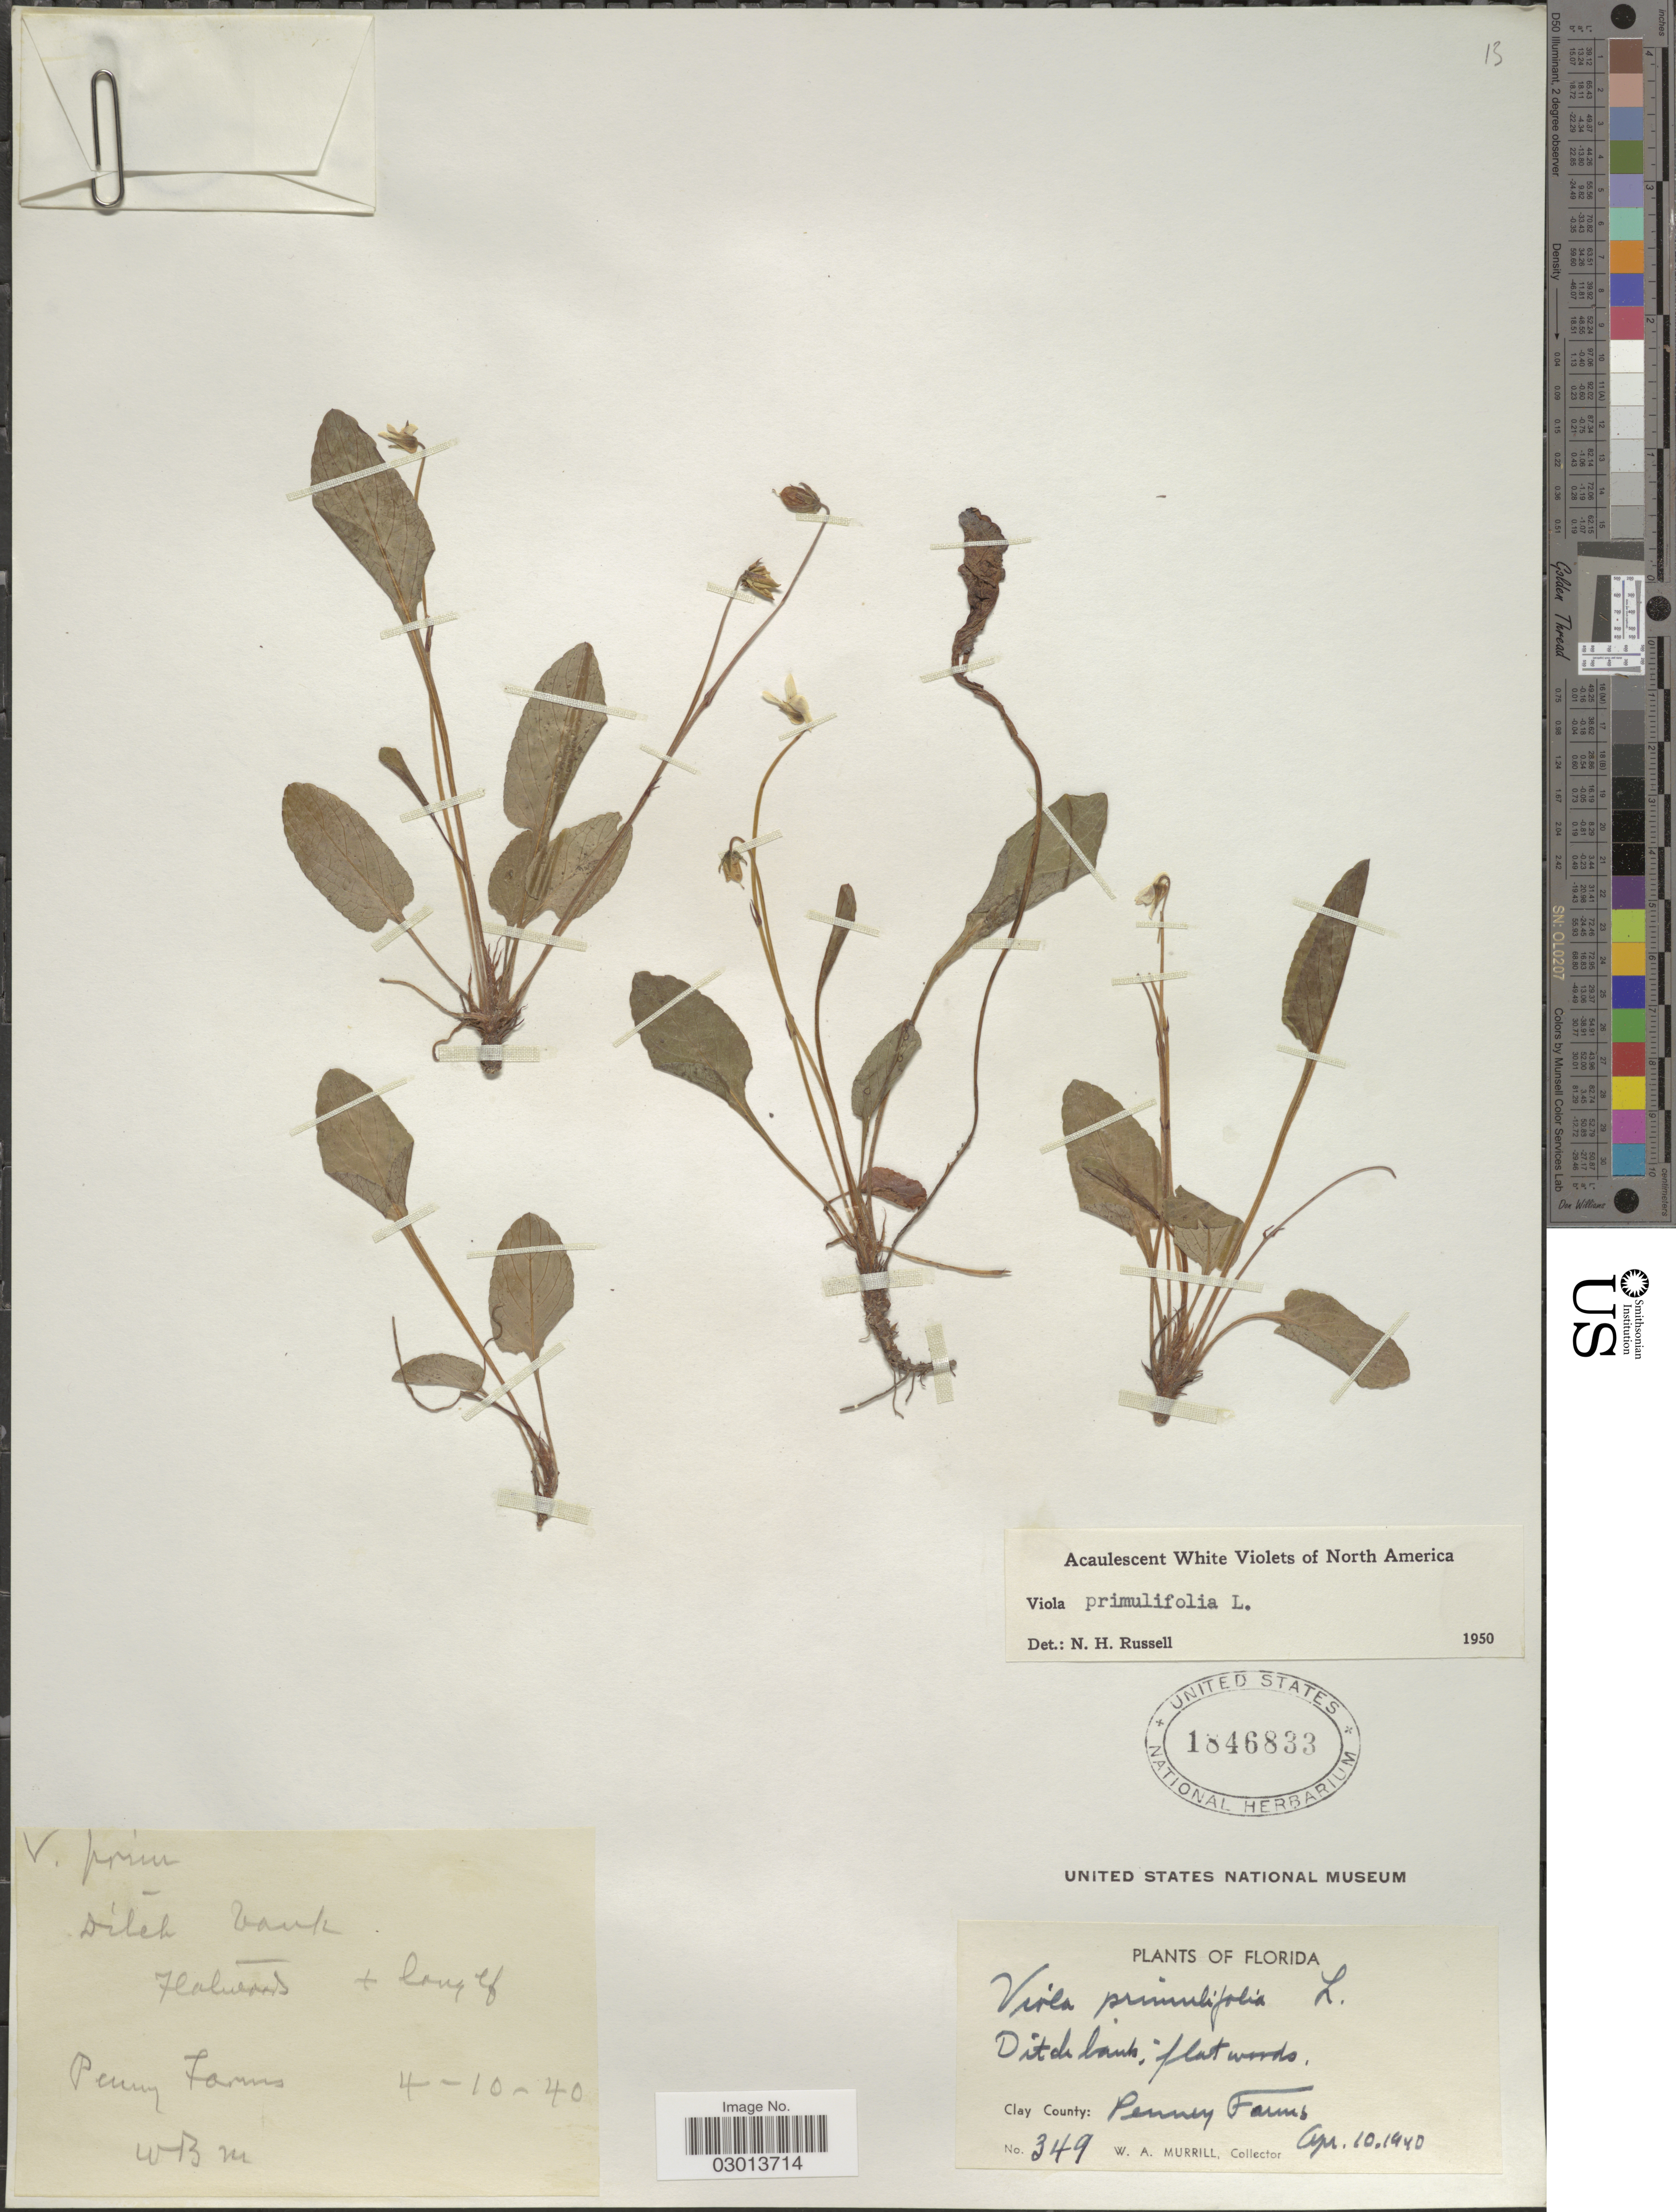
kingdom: Plantae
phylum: Tracheophyta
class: Magnoliopsida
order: Malpighiales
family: Violaceae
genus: Viola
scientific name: Viola primulifolia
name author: L.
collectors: W. A. Murrill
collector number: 349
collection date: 1940-04-10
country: United States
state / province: Florida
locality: Clay County: Penney Farms.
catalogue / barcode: US 1846833